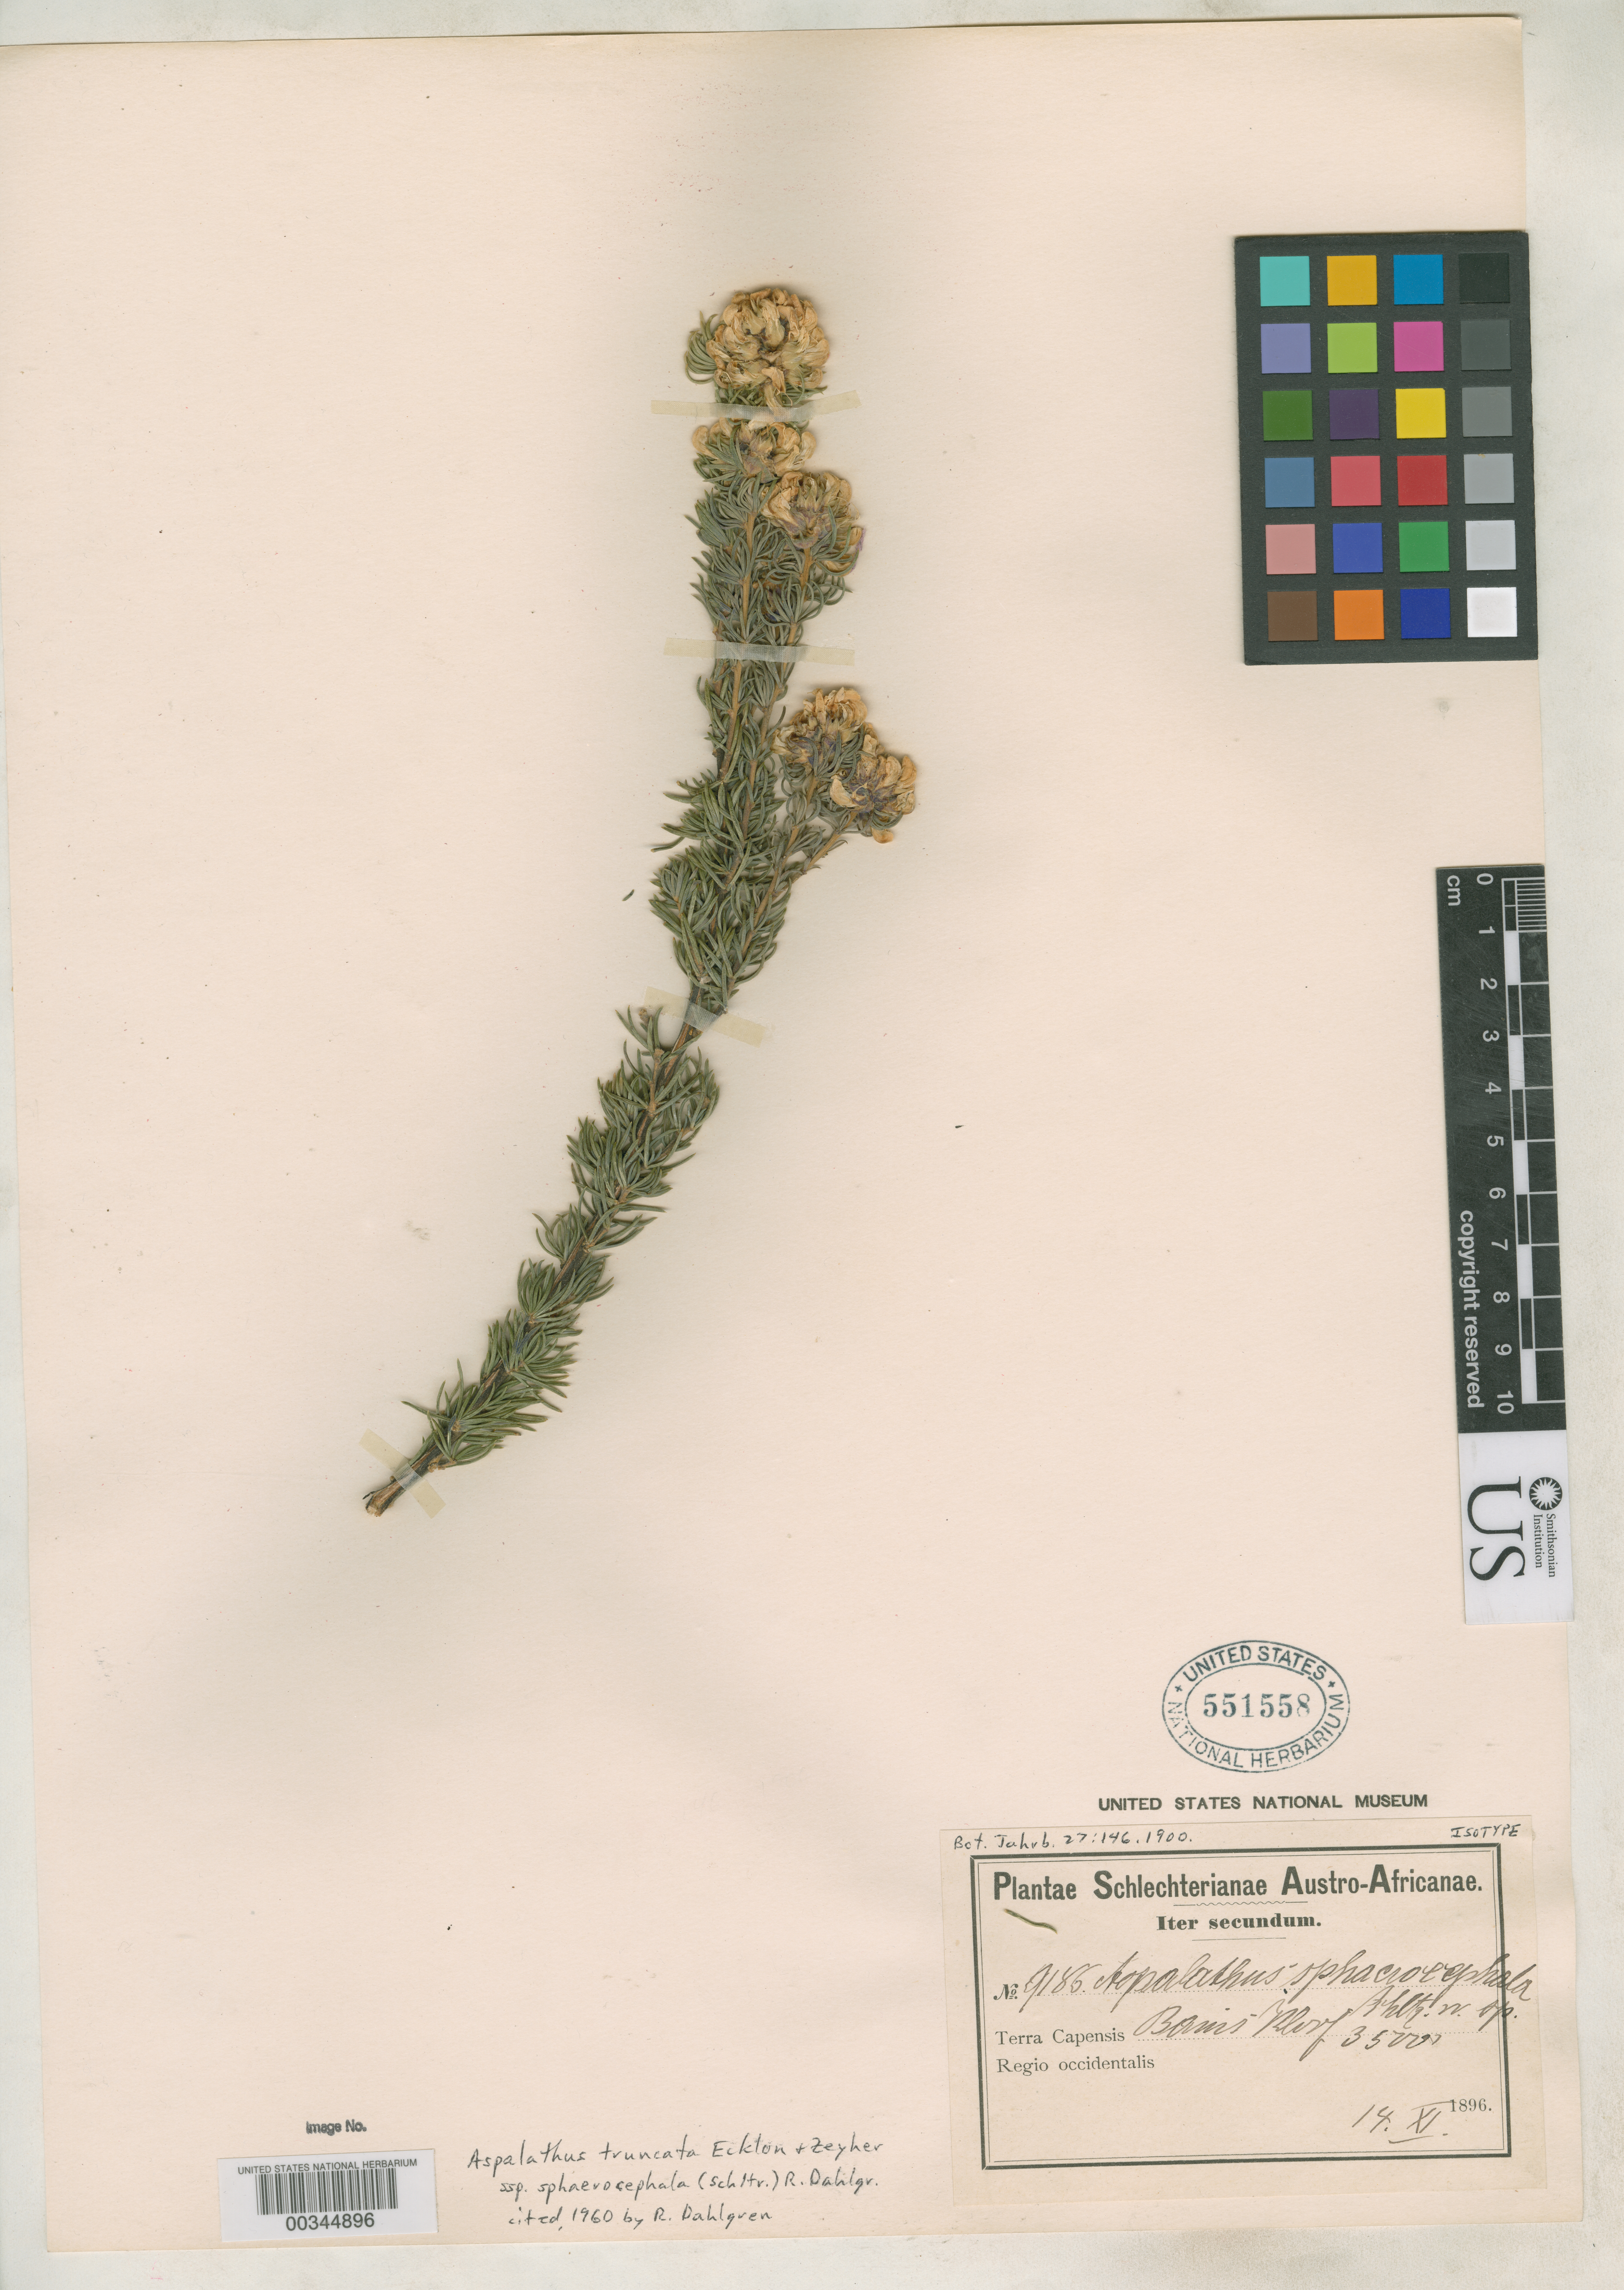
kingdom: Plantae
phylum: Tracheophyta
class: Magnoliopsida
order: Fabales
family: Fabaceae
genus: Aspalathus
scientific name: Aspalathus spaerocephala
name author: Schltr.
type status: Isotype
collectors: F. R. R. Schlechter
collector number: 9186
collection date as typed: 14 Nov 1896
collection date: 1896-11-14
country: South Africa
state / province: Western Cape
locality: Bainskloof.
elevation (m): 1067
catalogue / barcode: US 551558